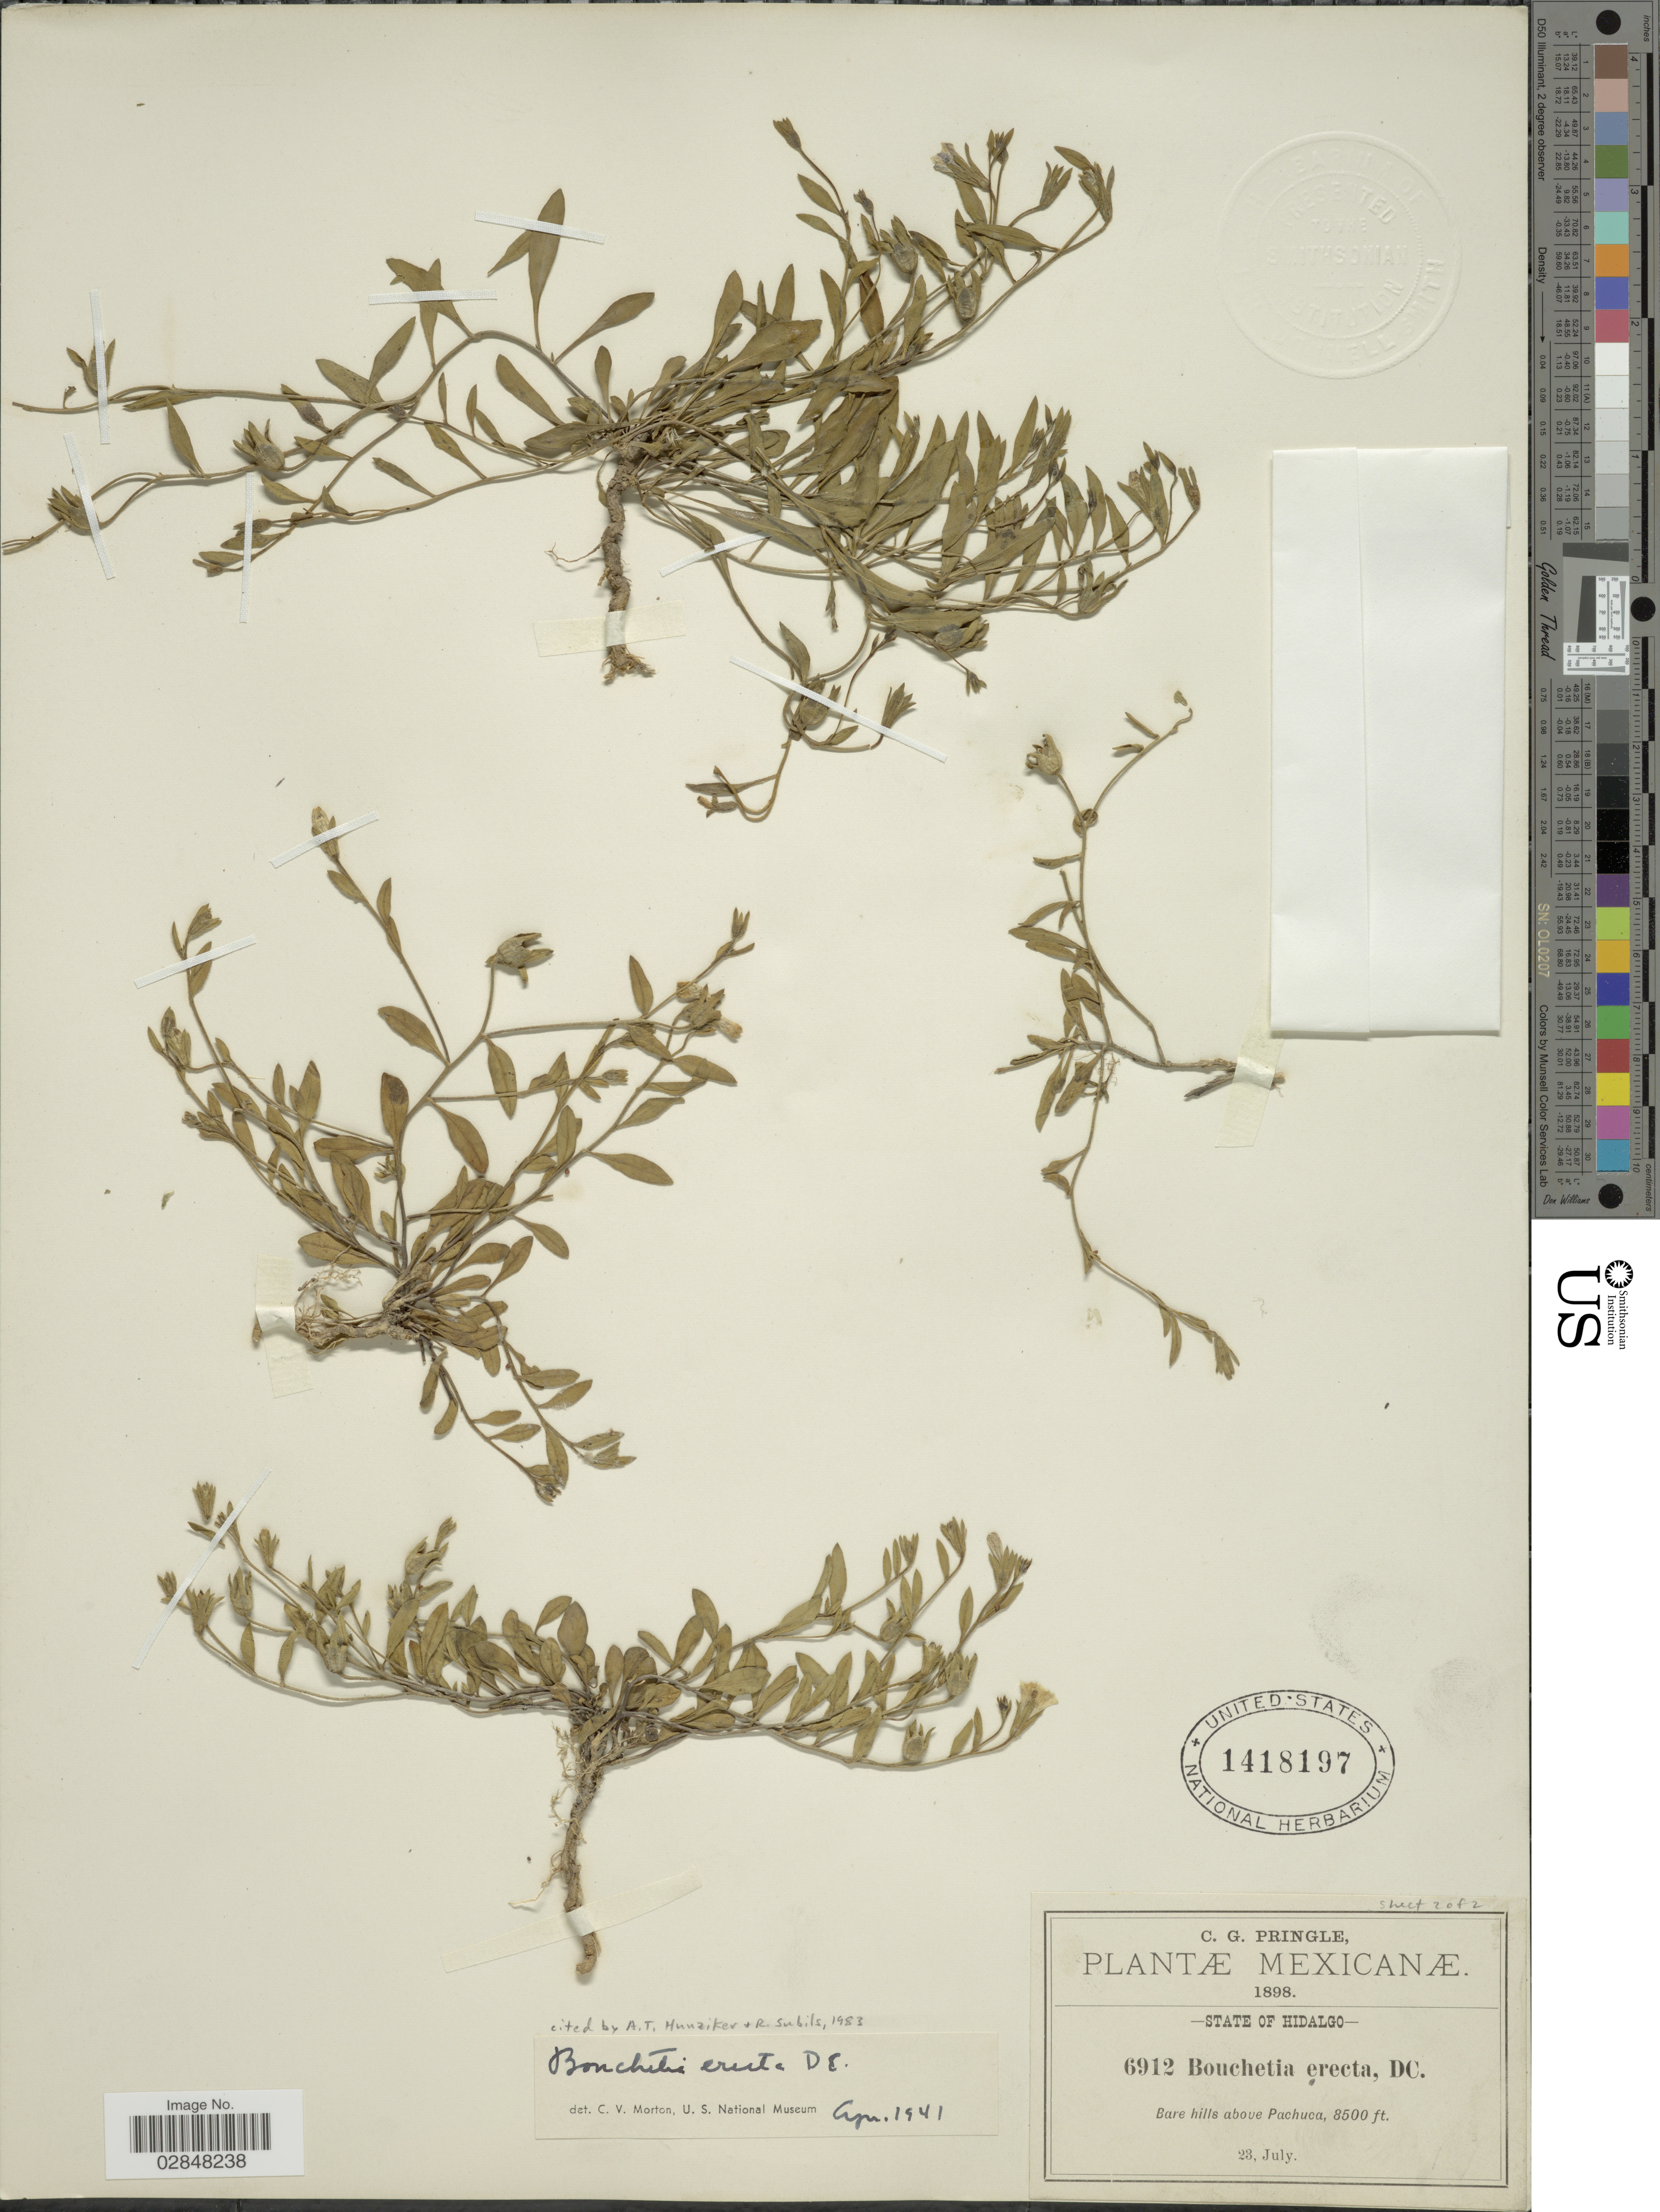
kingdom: Plantae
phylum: Tracheophyta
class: Magnoliopsida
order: Solanales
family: Solanaceae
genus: Bouchetia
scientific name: Bouchetia erecta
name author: DC.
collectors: C. G. Pringle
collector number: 6912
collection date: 1898-07-23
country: Mexico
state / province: Hidalgo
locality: Bare hills above Pachuca.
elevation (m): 2591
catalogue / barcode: US 1418197